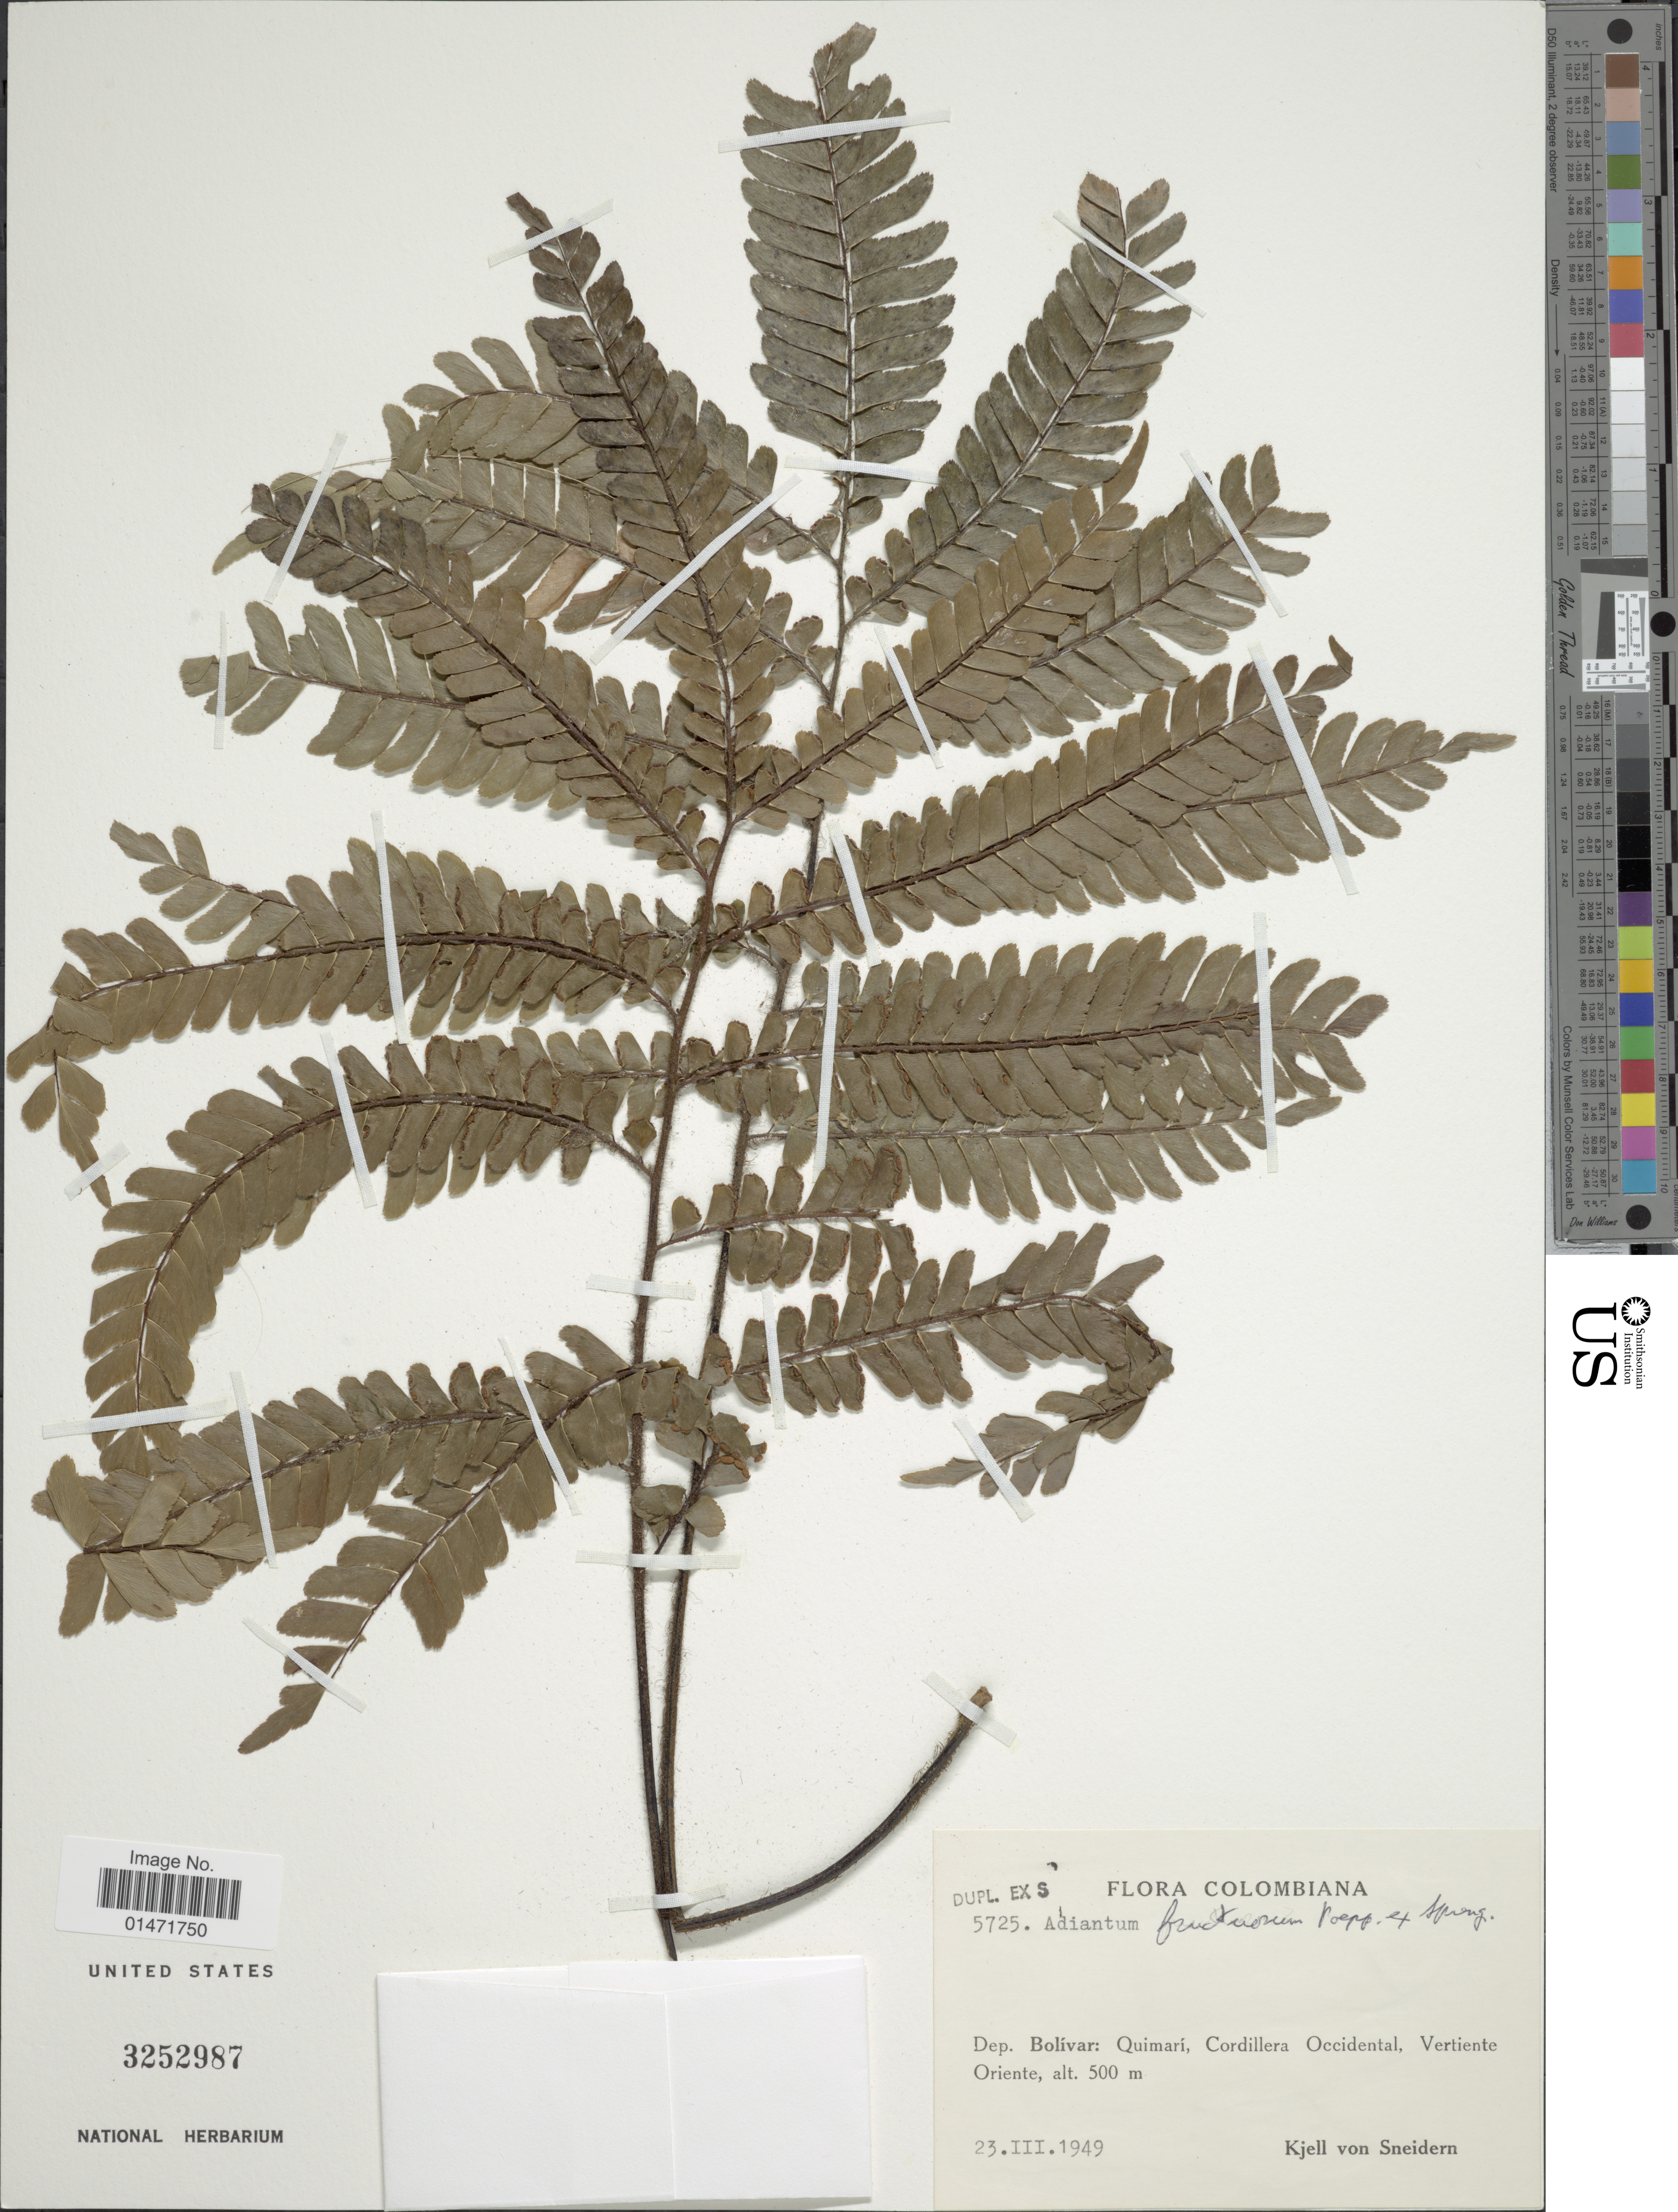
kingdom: Plantae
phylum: Tracheophyta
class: Polypodiopsida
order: Polypodiales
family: Pteridaceae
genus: Adiantum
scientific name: Adiantum tetraphyllum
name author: Humb. & Bonpl. ex Willd.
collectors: K. von Sneidern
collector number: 5725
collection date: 1949-03-23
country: Colombia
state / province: Bolívar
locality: Quimari, Cordillera Occidental, Vertiente Oriente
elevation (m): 500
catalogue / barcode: US 3252987